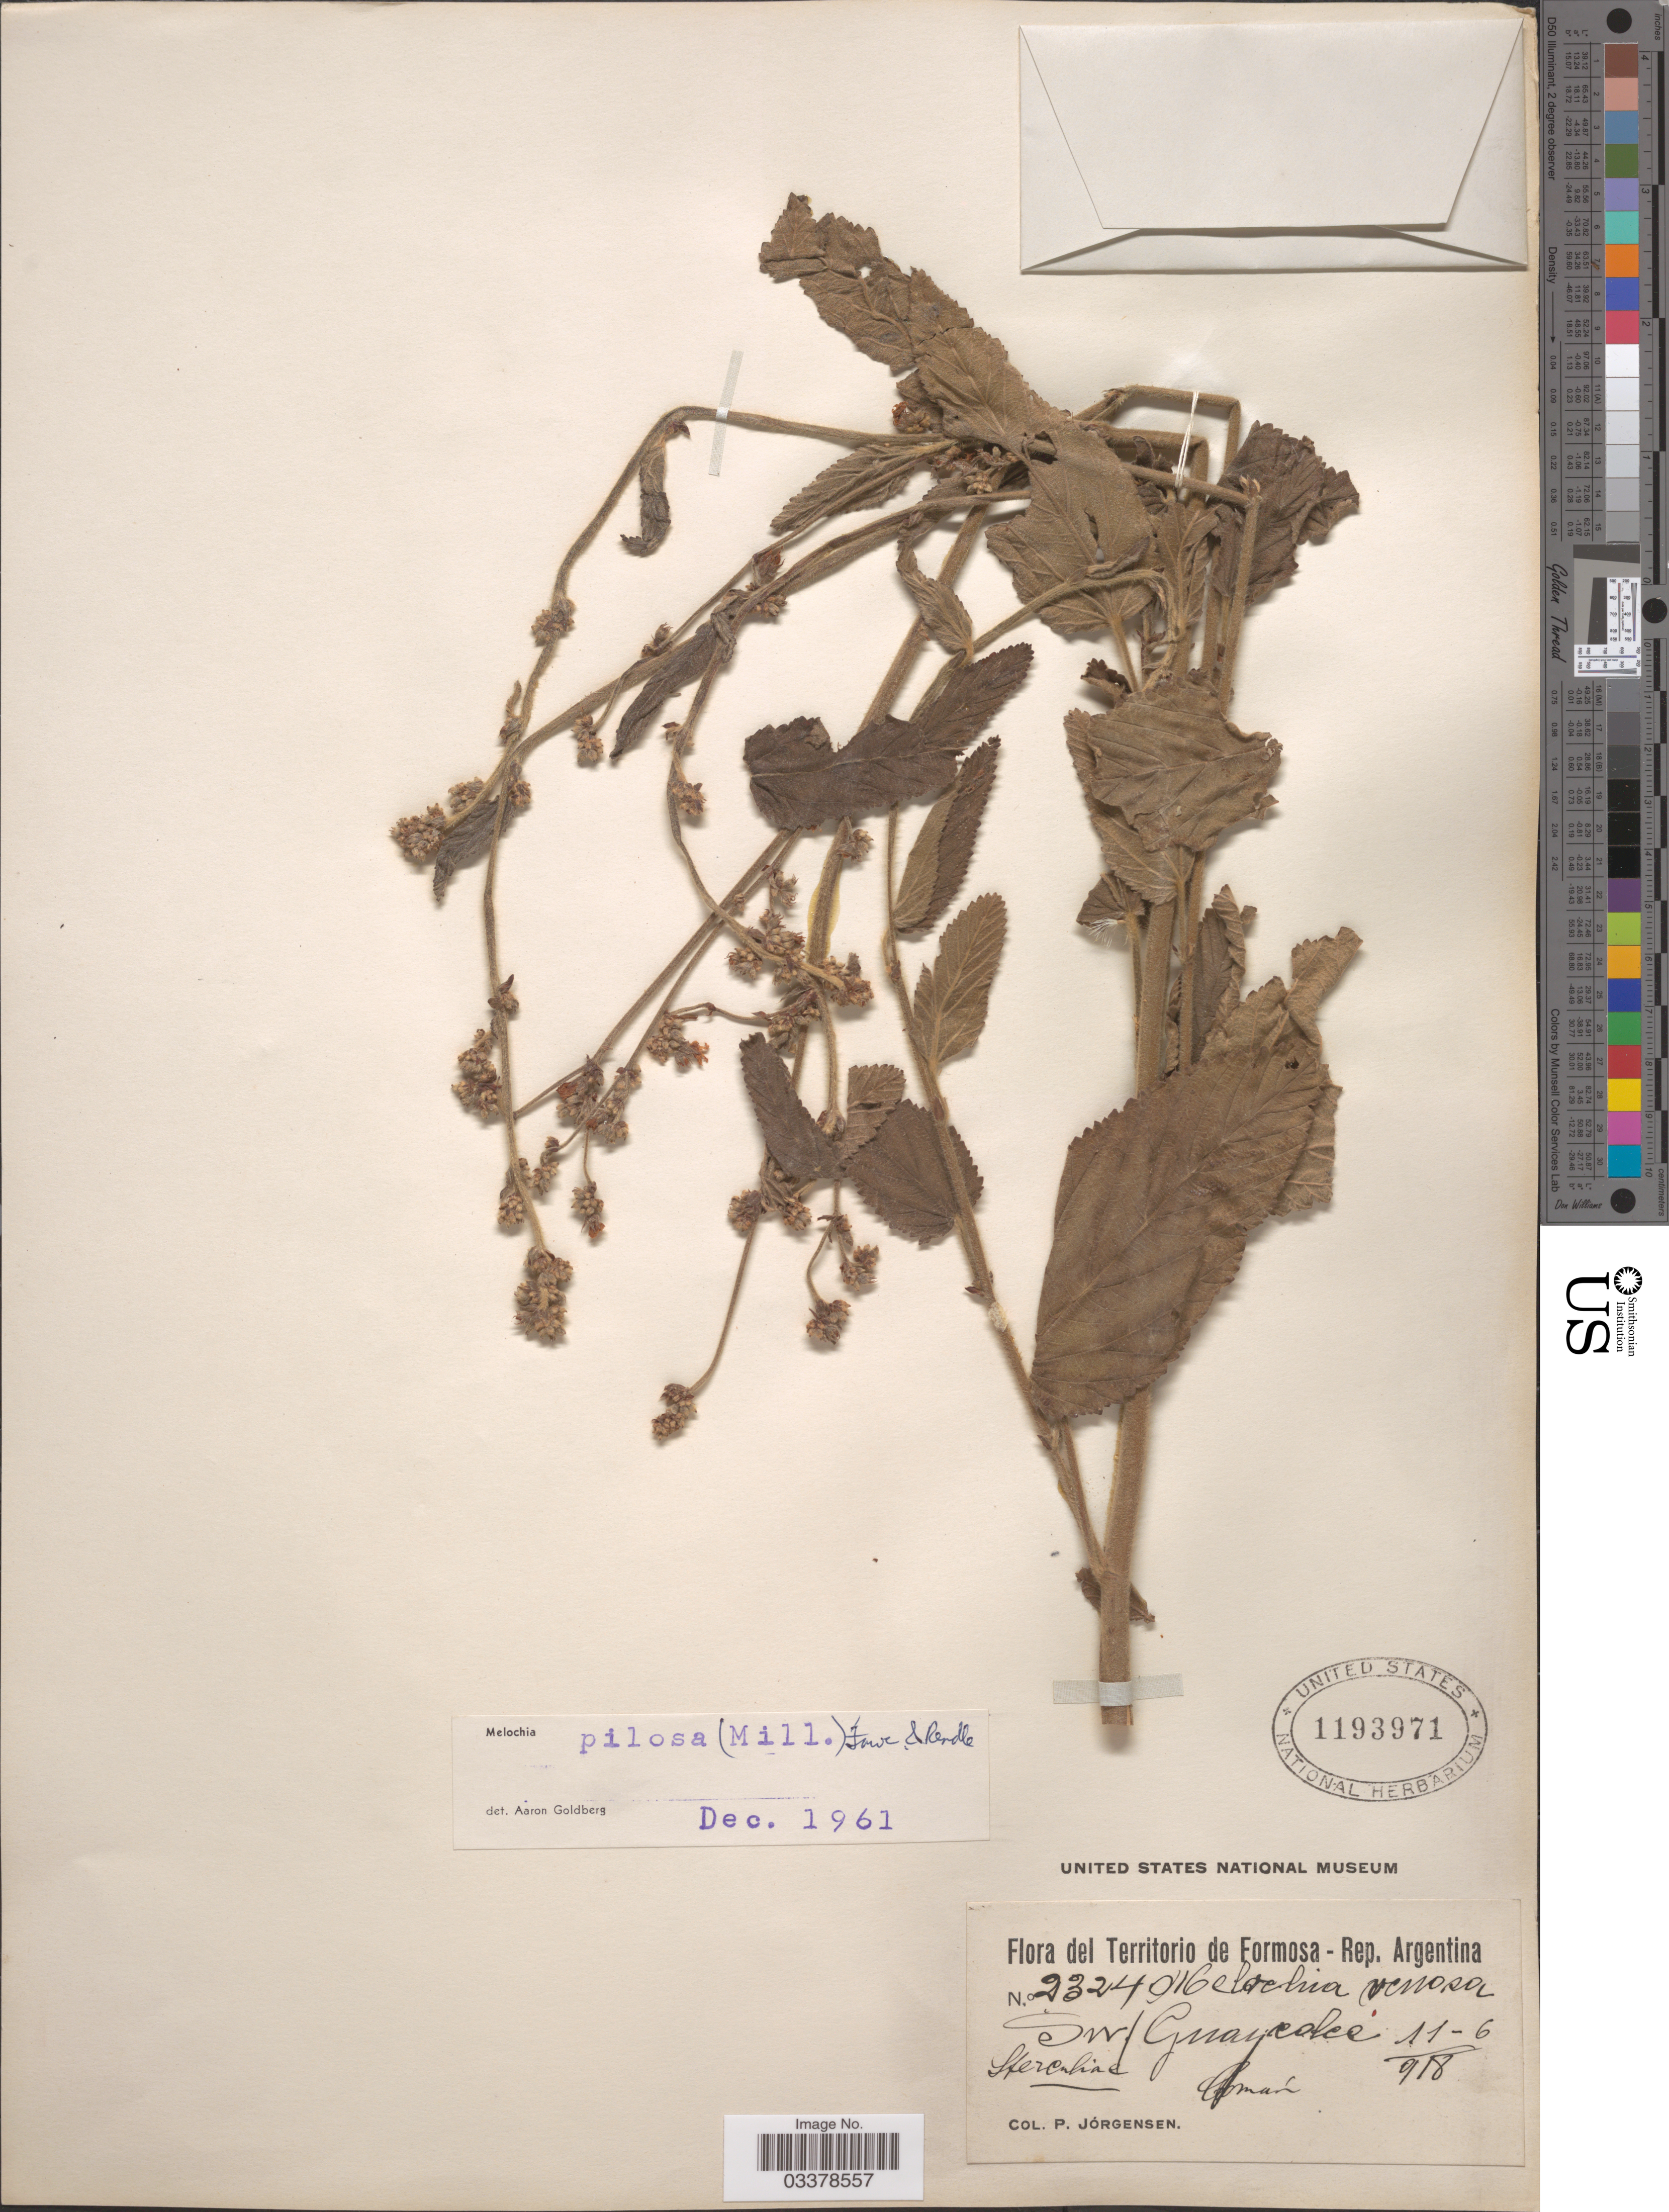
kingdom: Plantae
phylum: Tracheophyta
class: Magnoliopsida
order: Malvales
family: Malvaceae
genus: Melochia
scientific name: Melochia pilosa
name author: (Mill.) Fawc. & Rendle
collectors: P. Jörgensen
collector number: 2324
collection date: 1918-06-11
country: Argentina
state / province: Formosa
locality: Territorio de Formosa. SW Guaycolec. Común.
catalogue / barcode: US 1193971